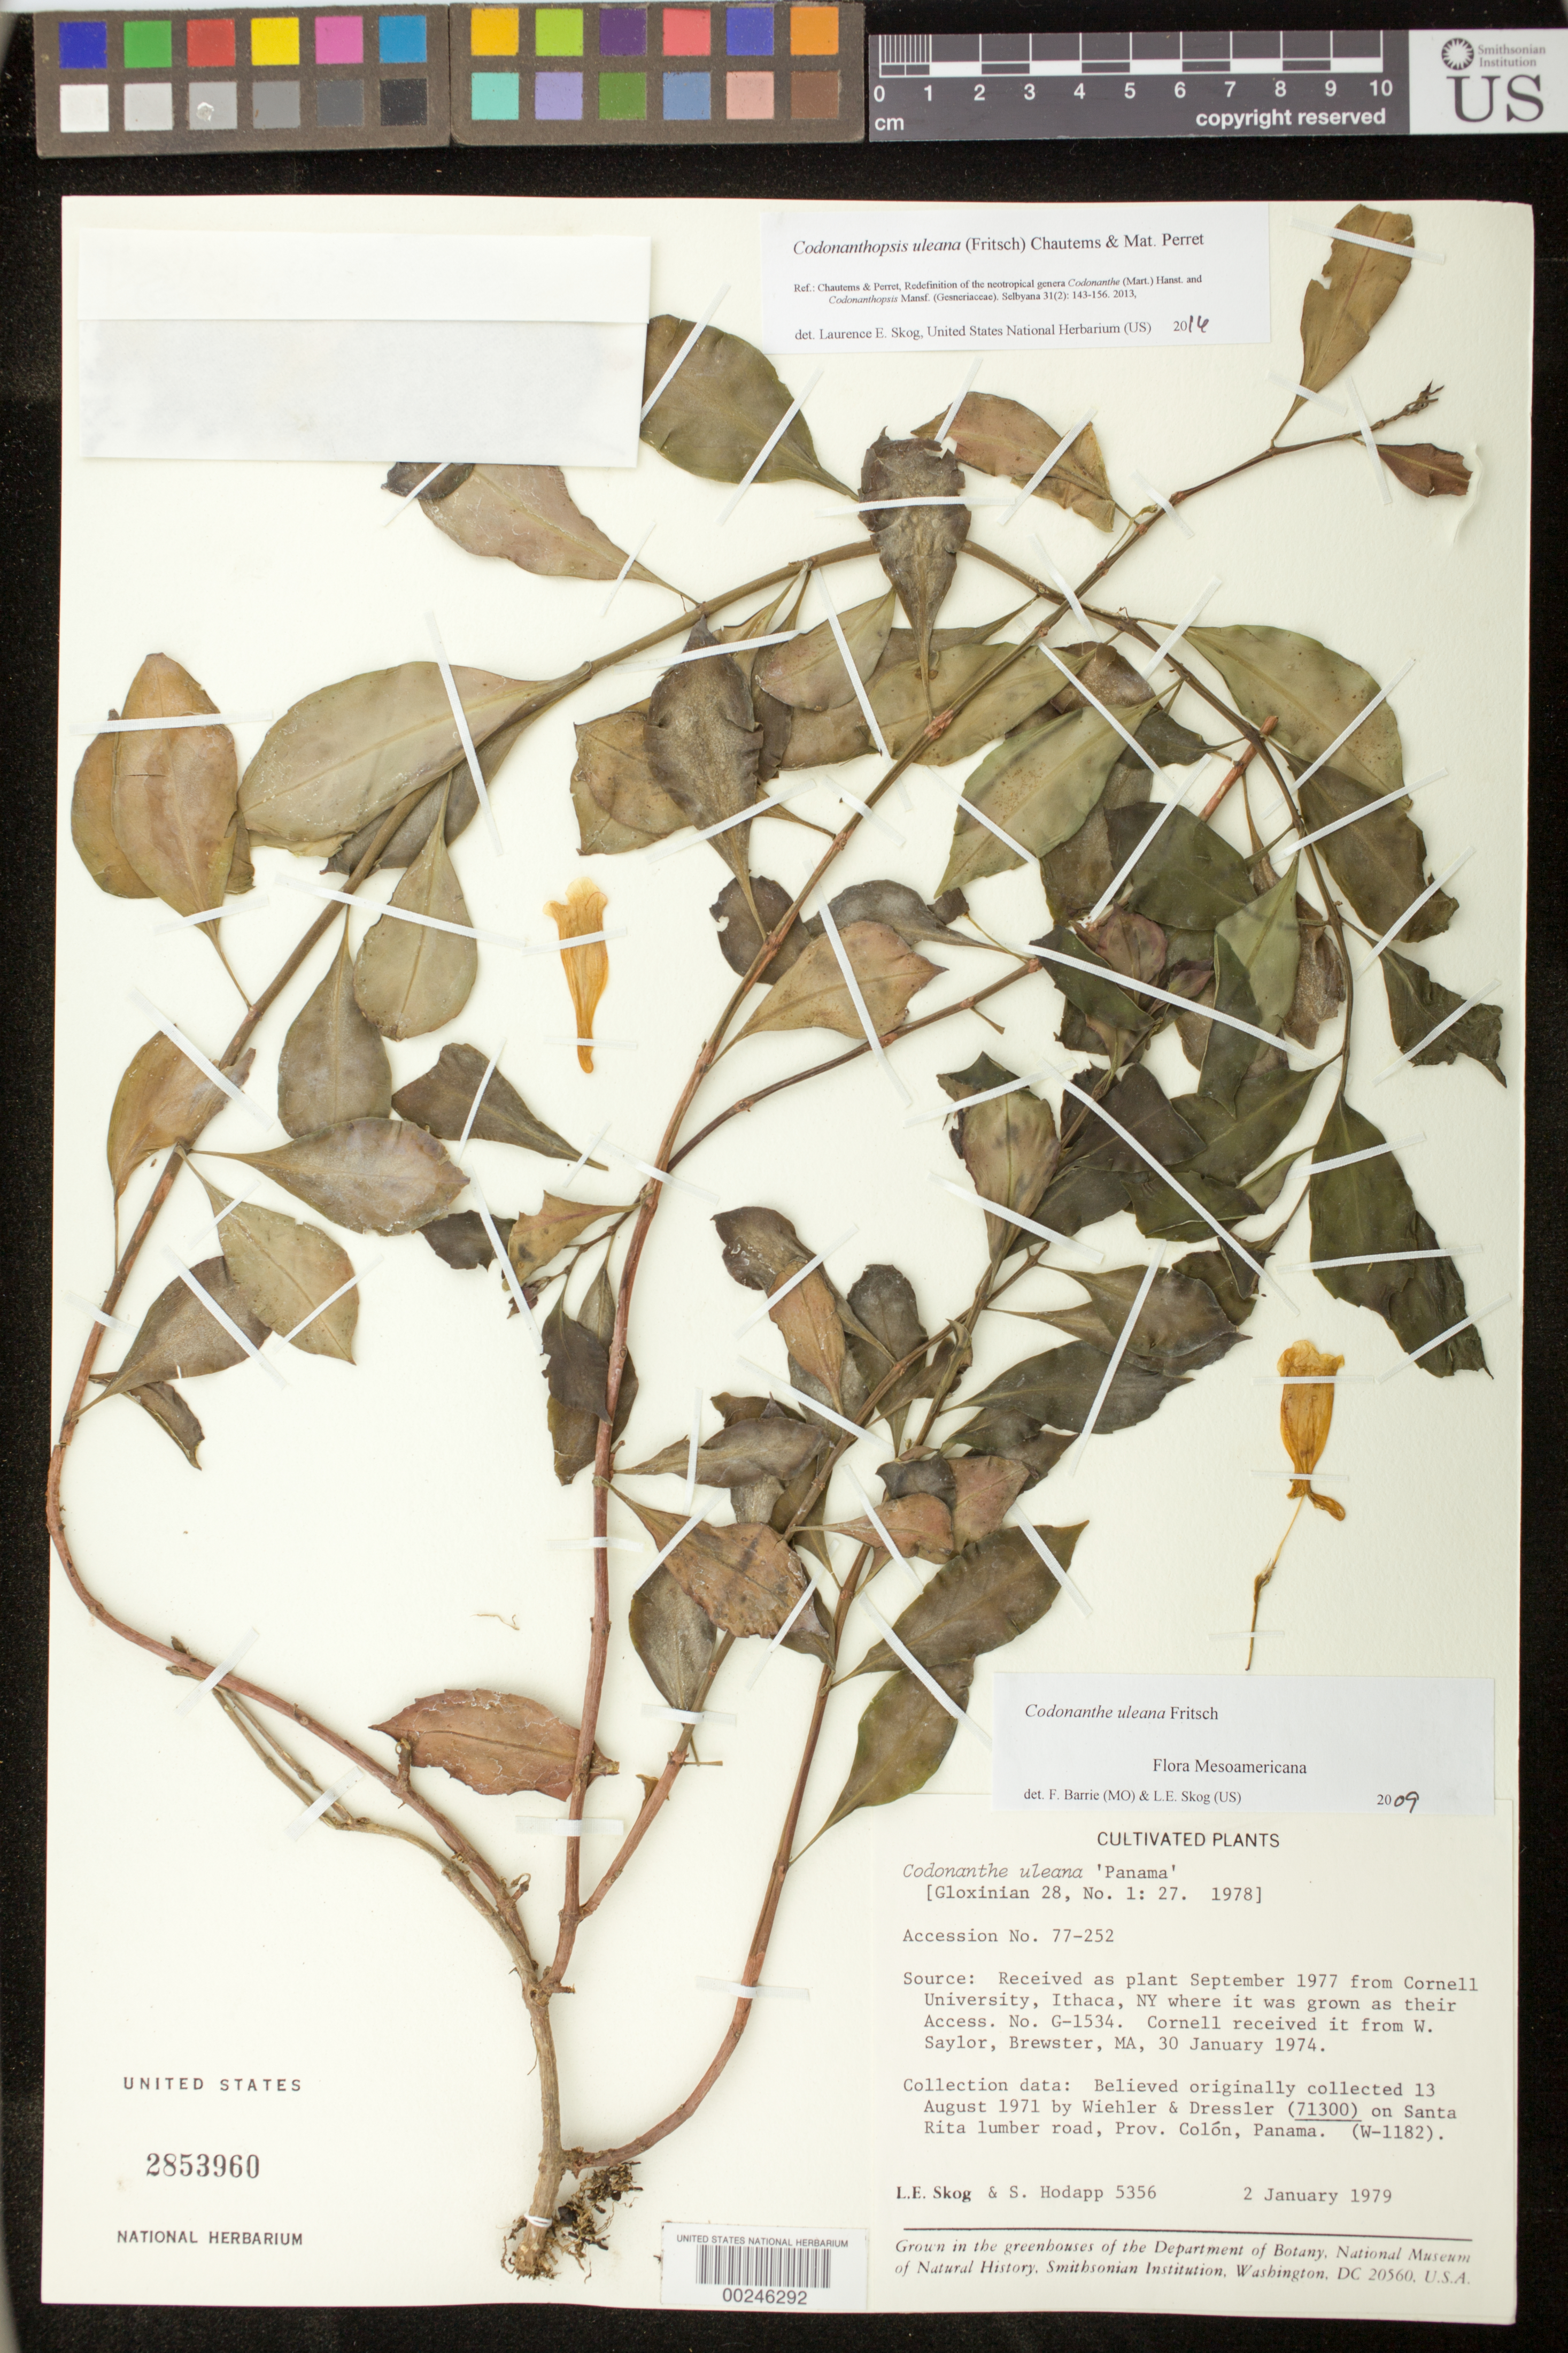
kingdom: Plantae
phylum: Tracheophyta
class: Magnoliopsida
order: Lamiales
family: Gesneriaceae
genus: Codonanthopsis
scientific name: Codonanthopsis uleana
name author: (Fritsch) Chautems & Mat.Perret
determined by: Skog, Laurence E.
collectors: L. E. Skog & S. Hodapp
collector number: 5356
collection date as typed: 02 Jan 1979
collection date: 1979-01-02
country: Panama (?)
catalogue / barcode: US 2853960